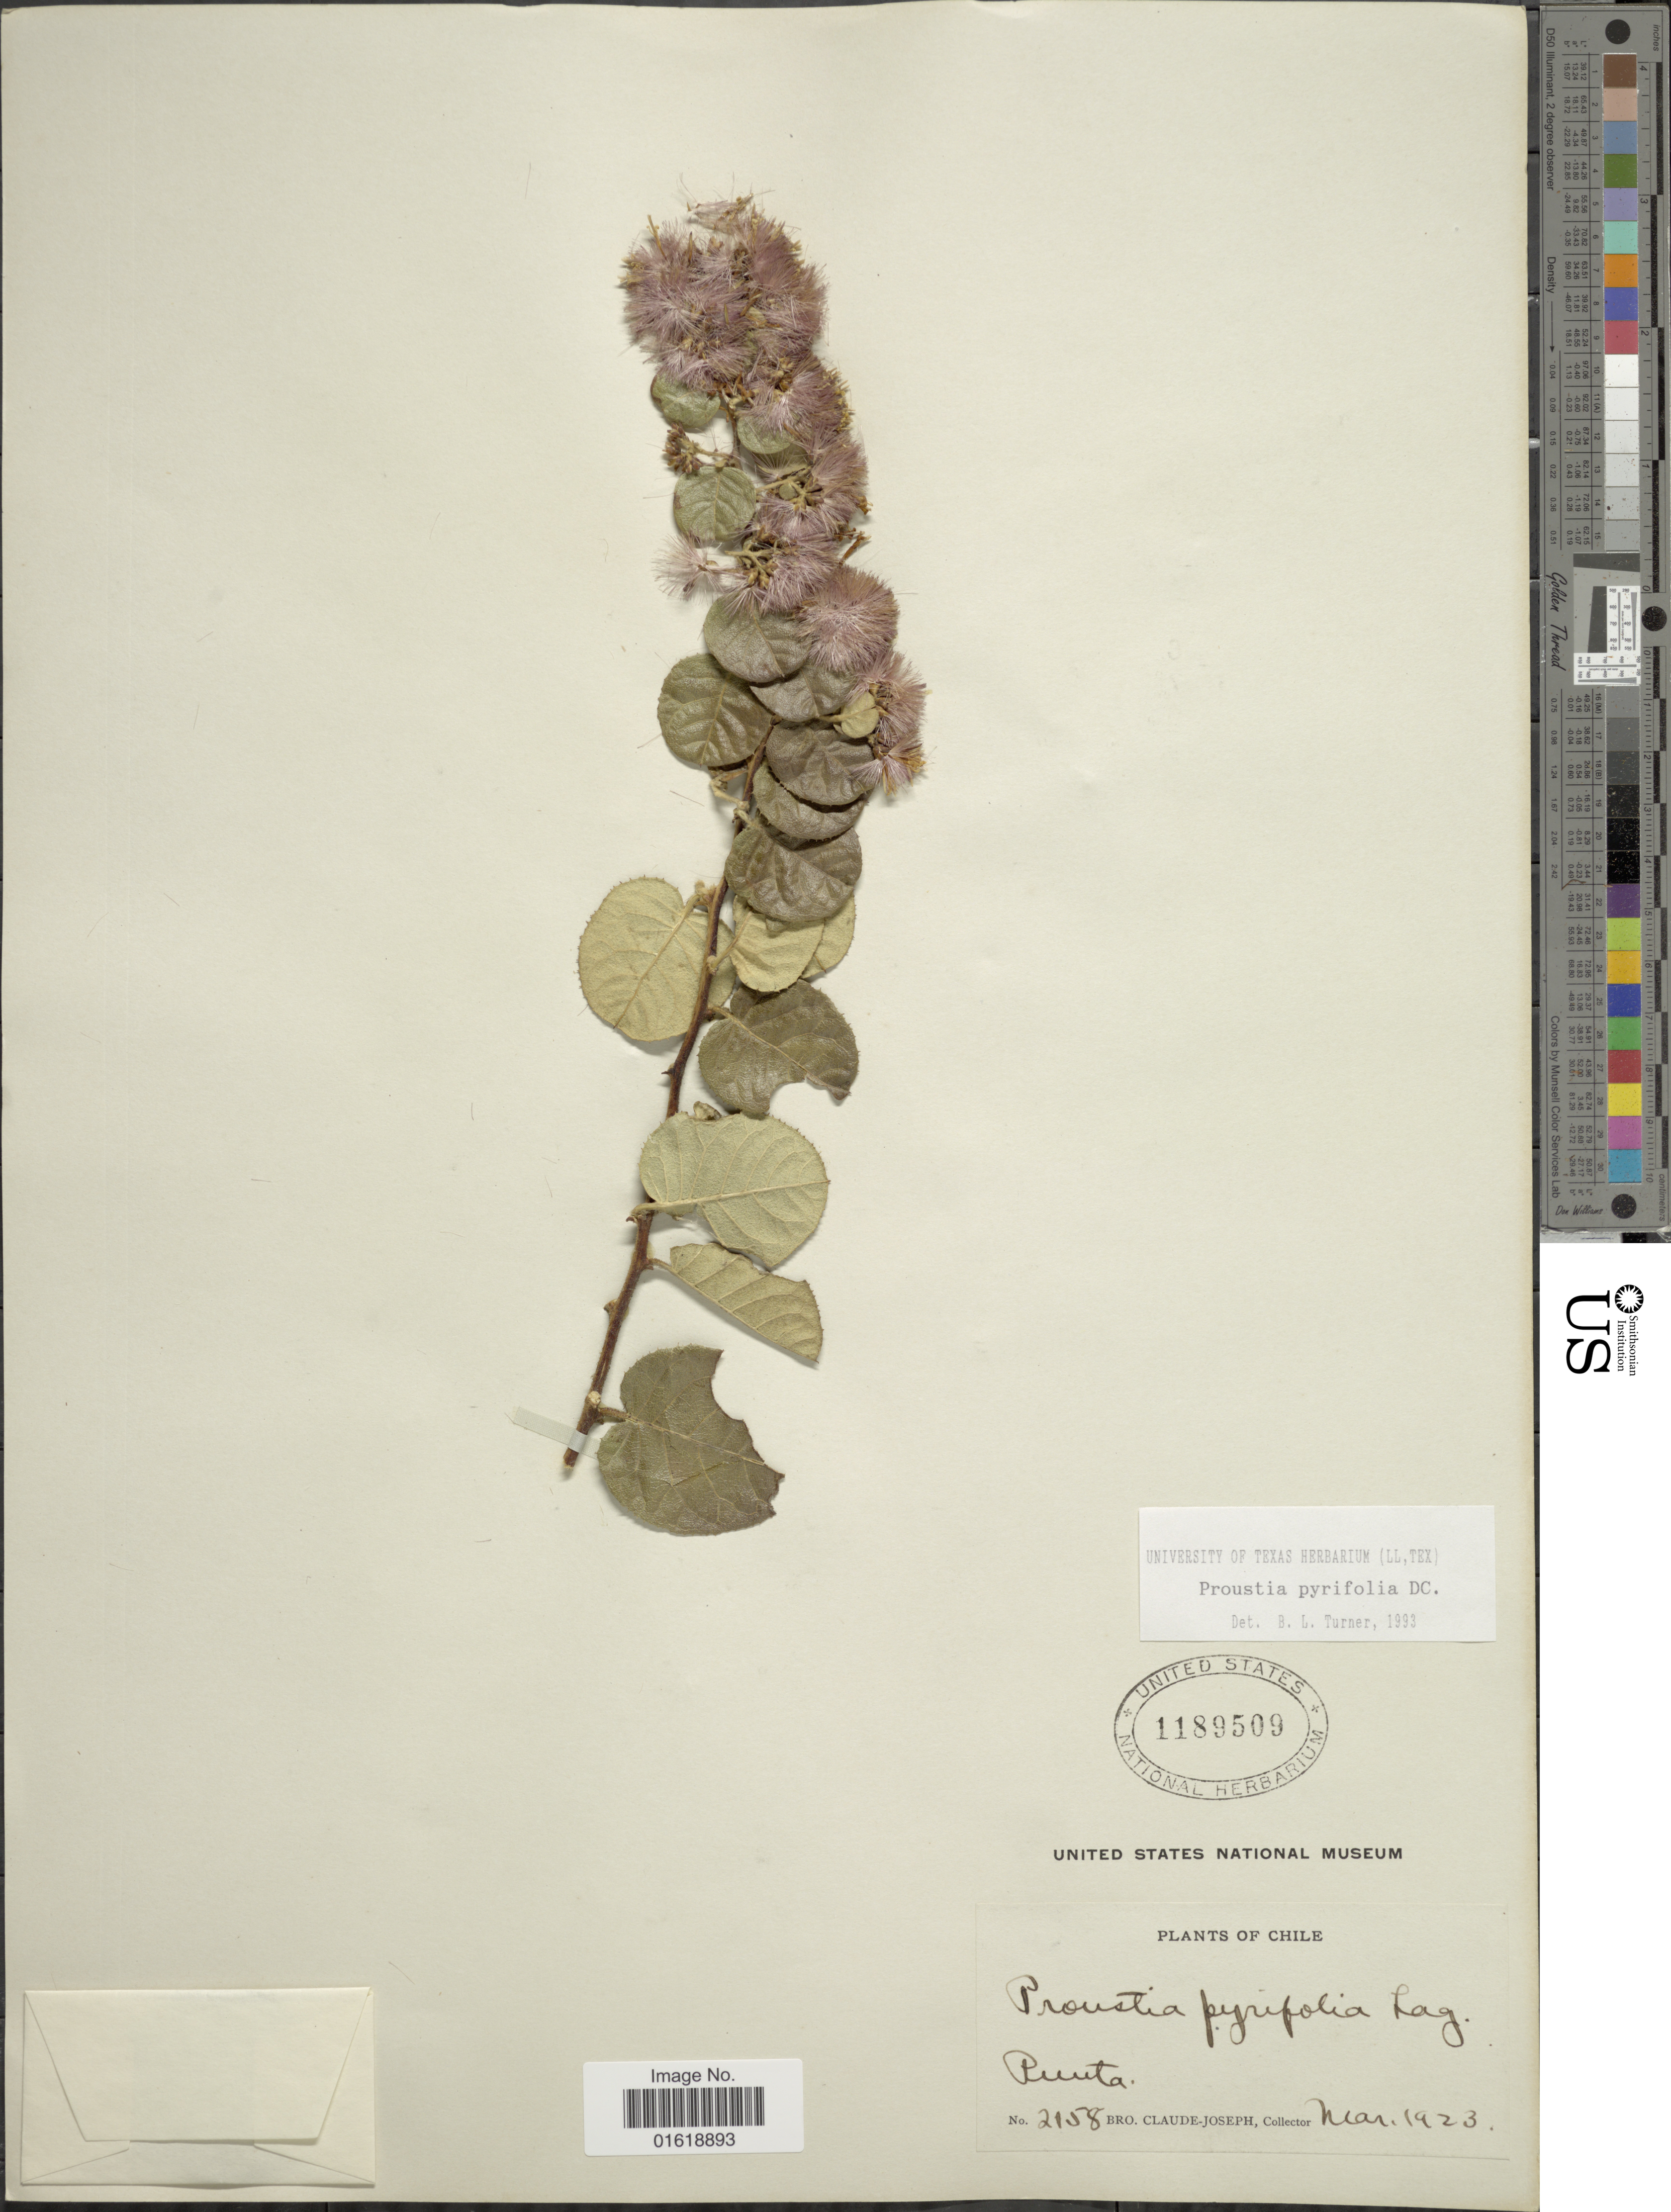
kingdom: Plantae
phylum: Tracheophyta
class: Magnoliopsida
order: Asterales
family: Asteraceae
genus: Proustia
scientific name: Proustia pyrifolia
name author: DC.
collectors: Bro. Claude-Joseph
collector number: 2158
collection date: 1923-03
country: Chile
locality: Punta.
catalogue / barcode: US 1189509